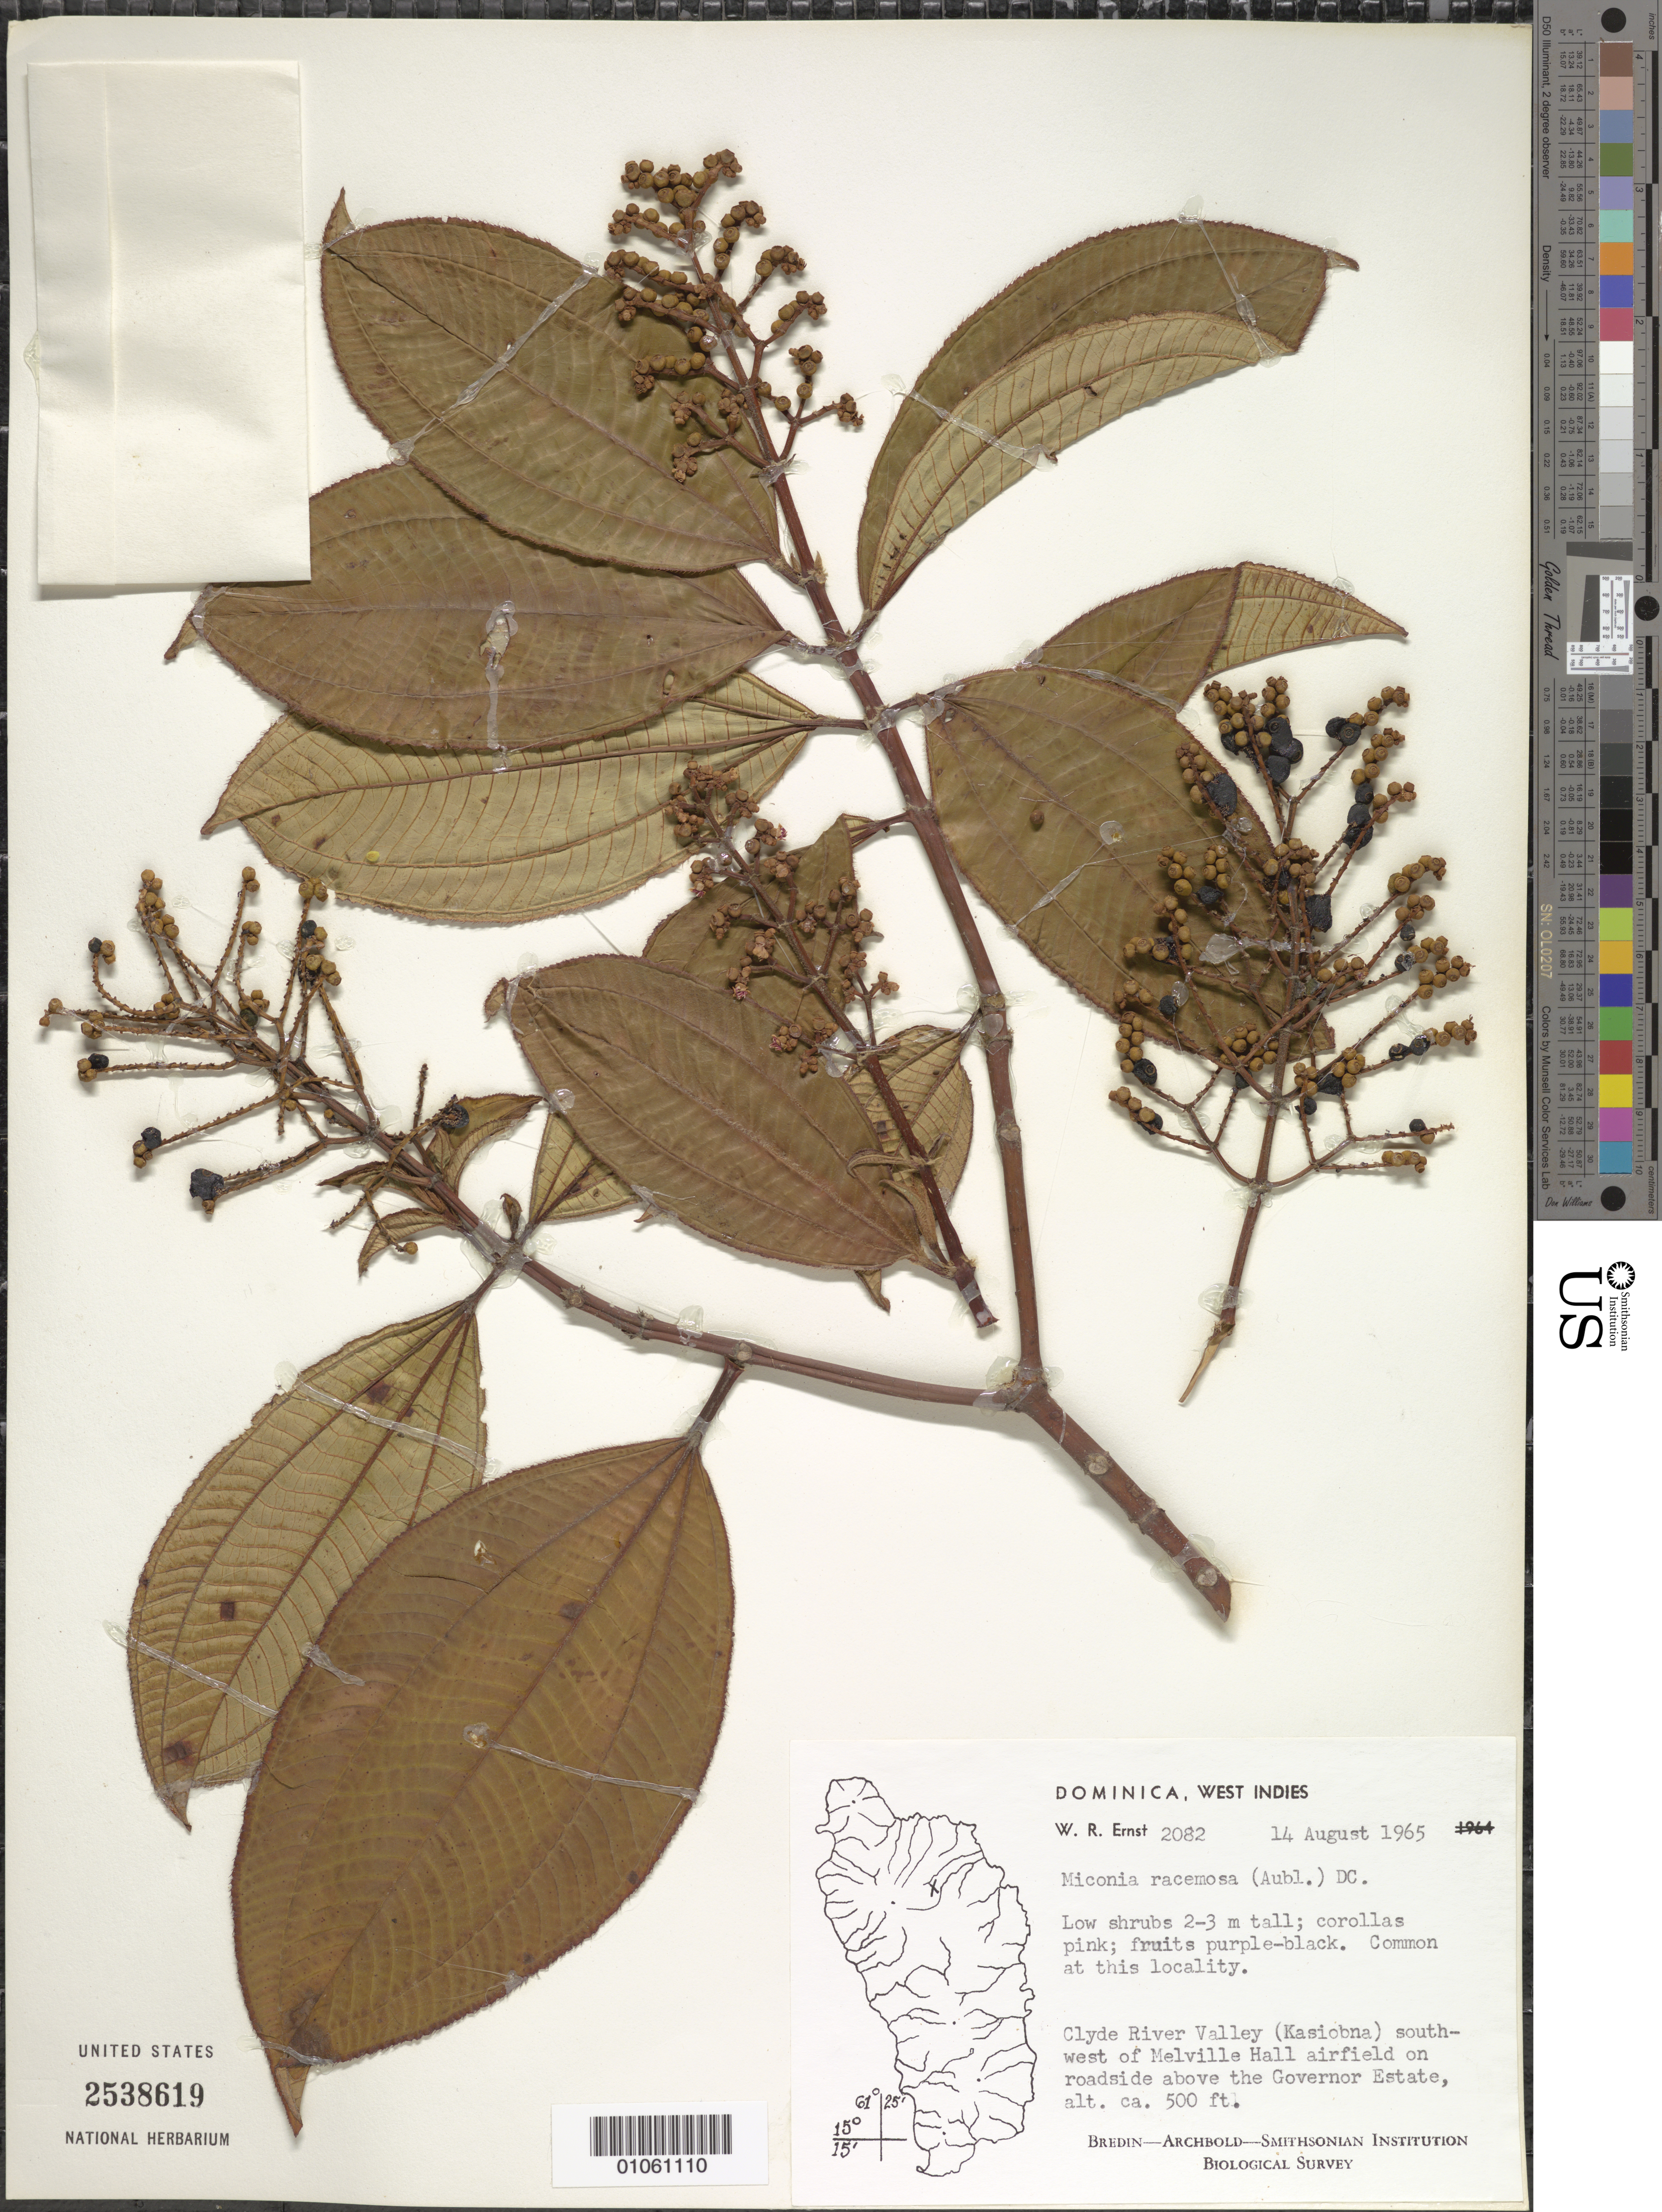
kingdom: Plantae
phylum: Tracheophyta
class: Magnoliopsida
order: Myrtales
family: Melastomataceae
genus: Miconia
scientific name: Miconia racemosa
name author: (Aubl.) DC.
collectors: W. R. Ernst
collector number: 2082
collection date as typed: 14 Aug 1965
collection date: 1965-08-14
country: Dominica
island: Dominica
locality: Clyde River Valley (Kasiobna) SW of Melville Hall airfield on roadside above the Governor Estate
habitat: Roadside; common at this locality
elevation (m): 152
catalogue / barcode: US 2538619